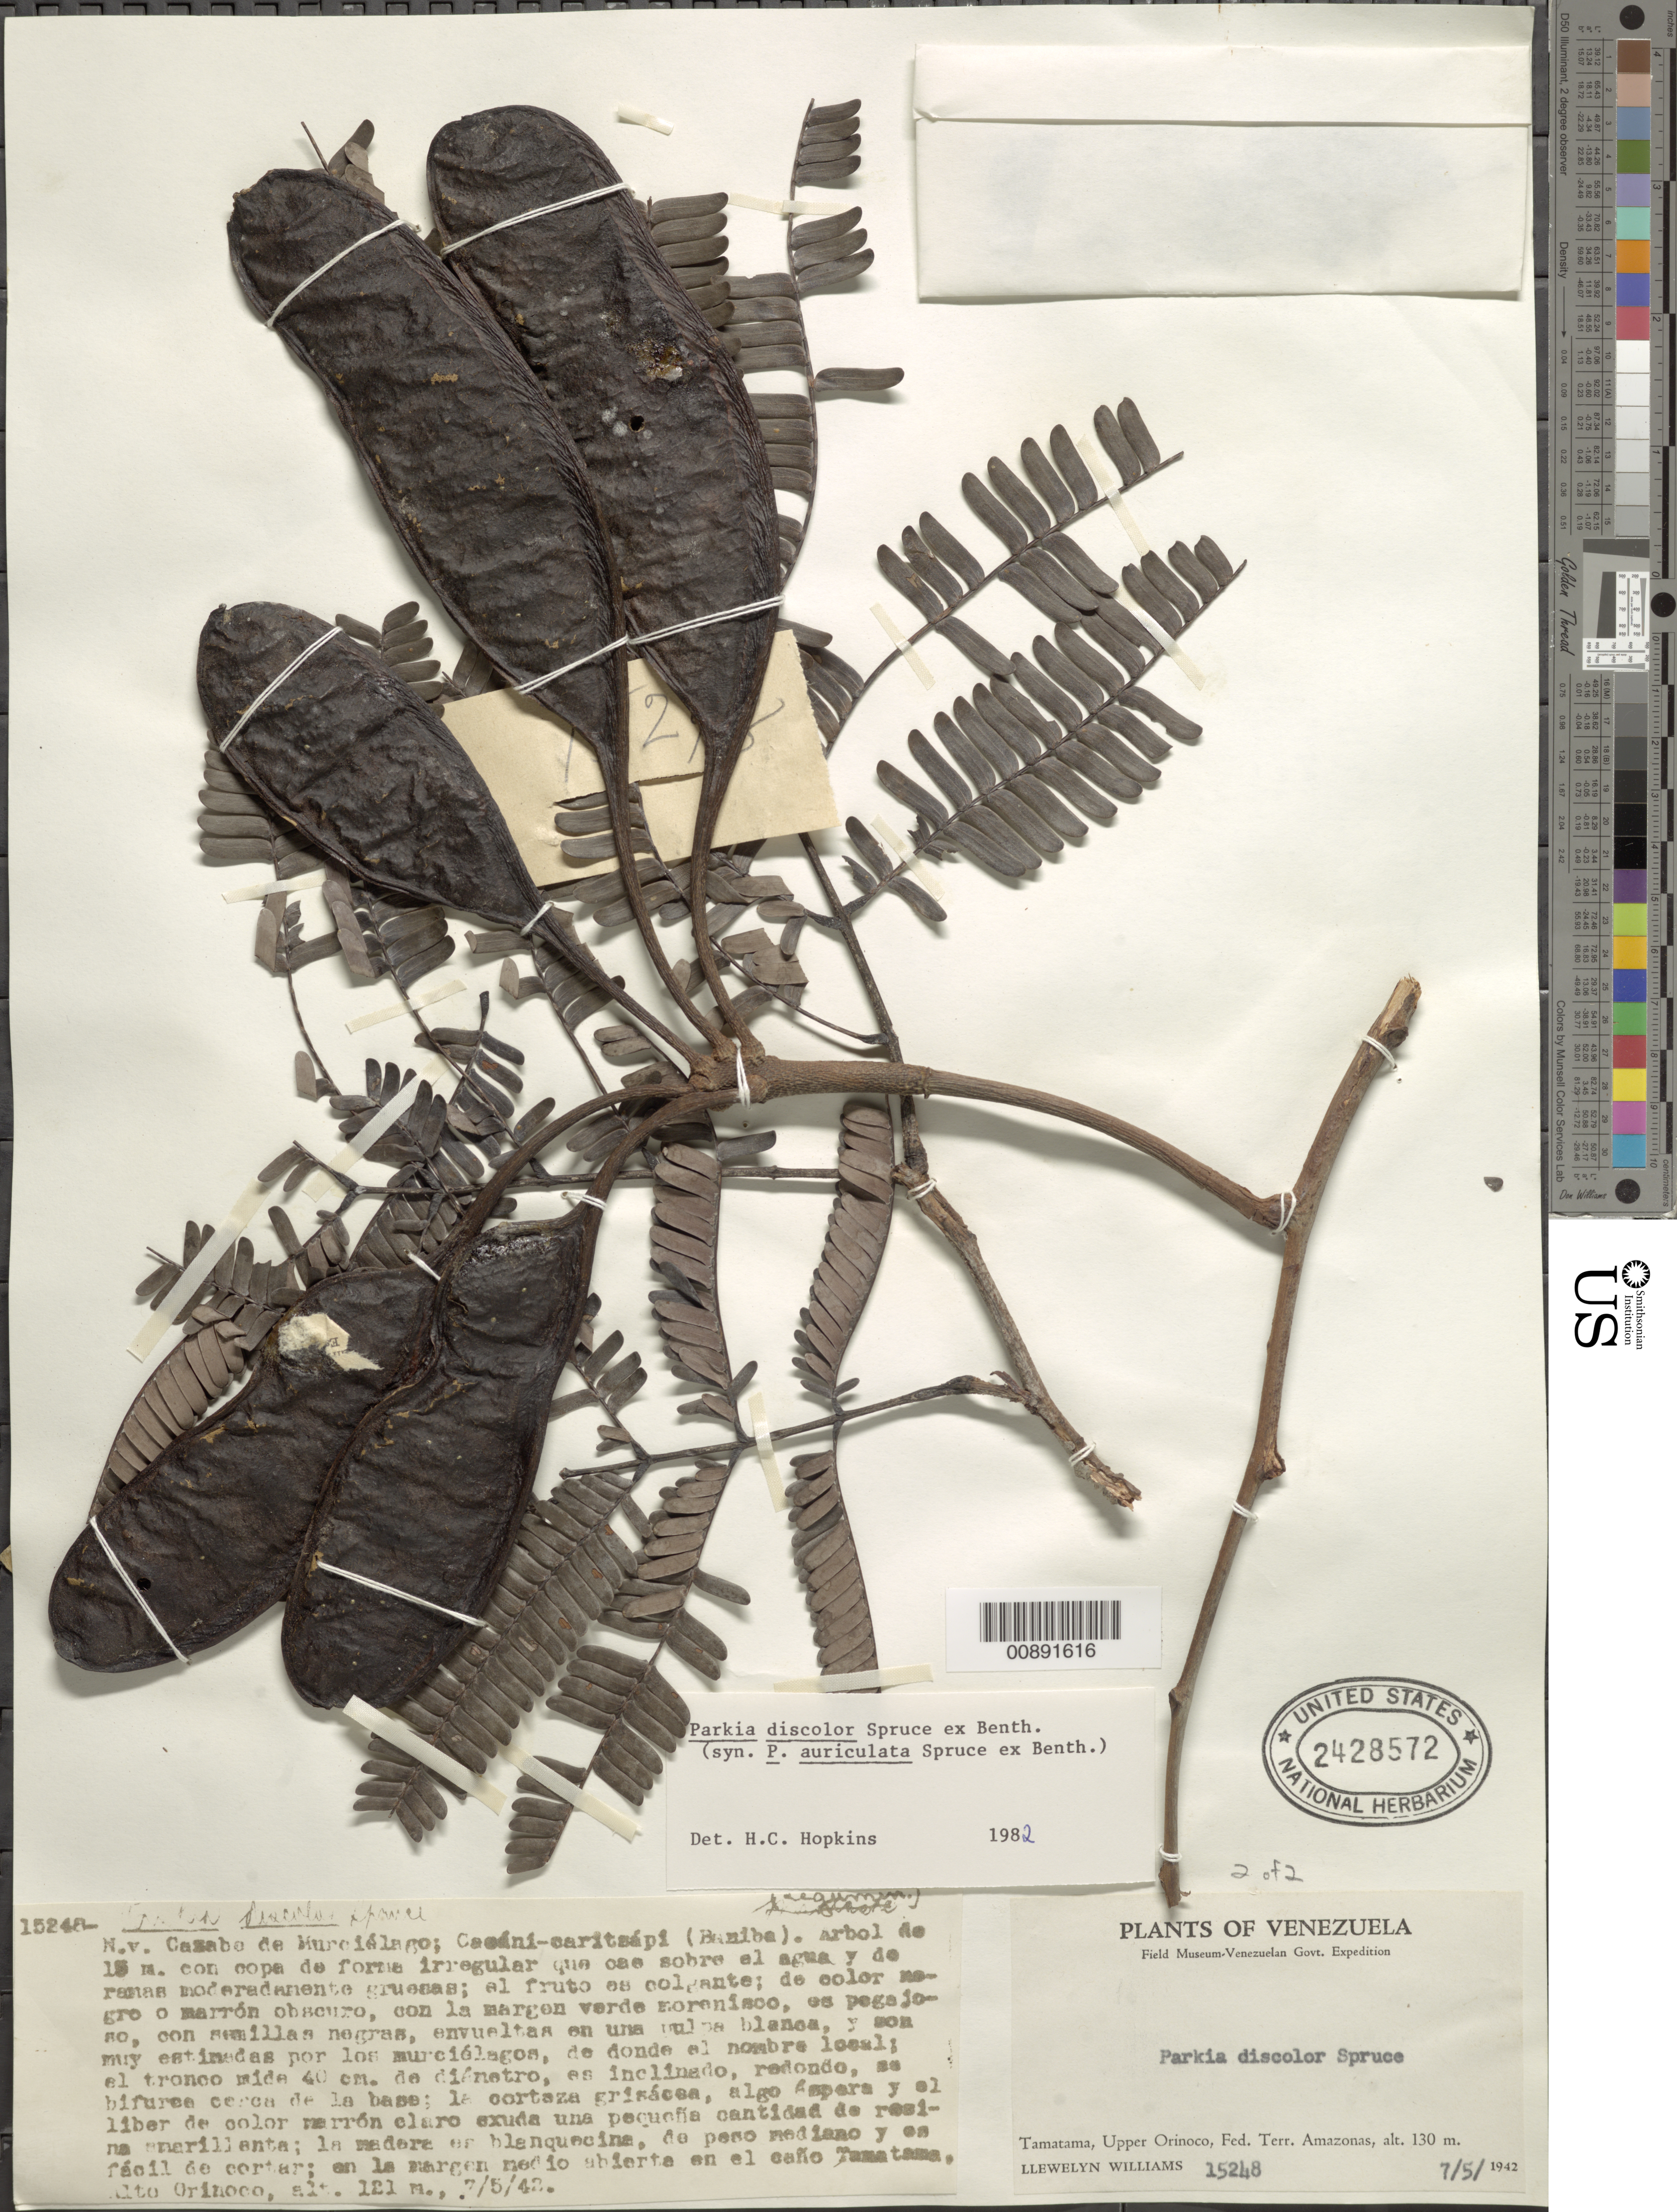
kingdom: Plantae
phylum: Tracheophyta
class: Magnoliopsida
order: Fabales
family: Fabaceae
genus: Parkia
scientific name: Parkia auriculata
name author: Spruce ex Benth.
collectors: Ll. Williams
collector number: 15248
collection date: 1942-05-07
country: Venezuela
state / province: Amazonas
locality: Tamatama, Upper Orinoco, Fed. Terr. Amazonas.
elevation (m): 121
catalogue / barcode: US 2428572